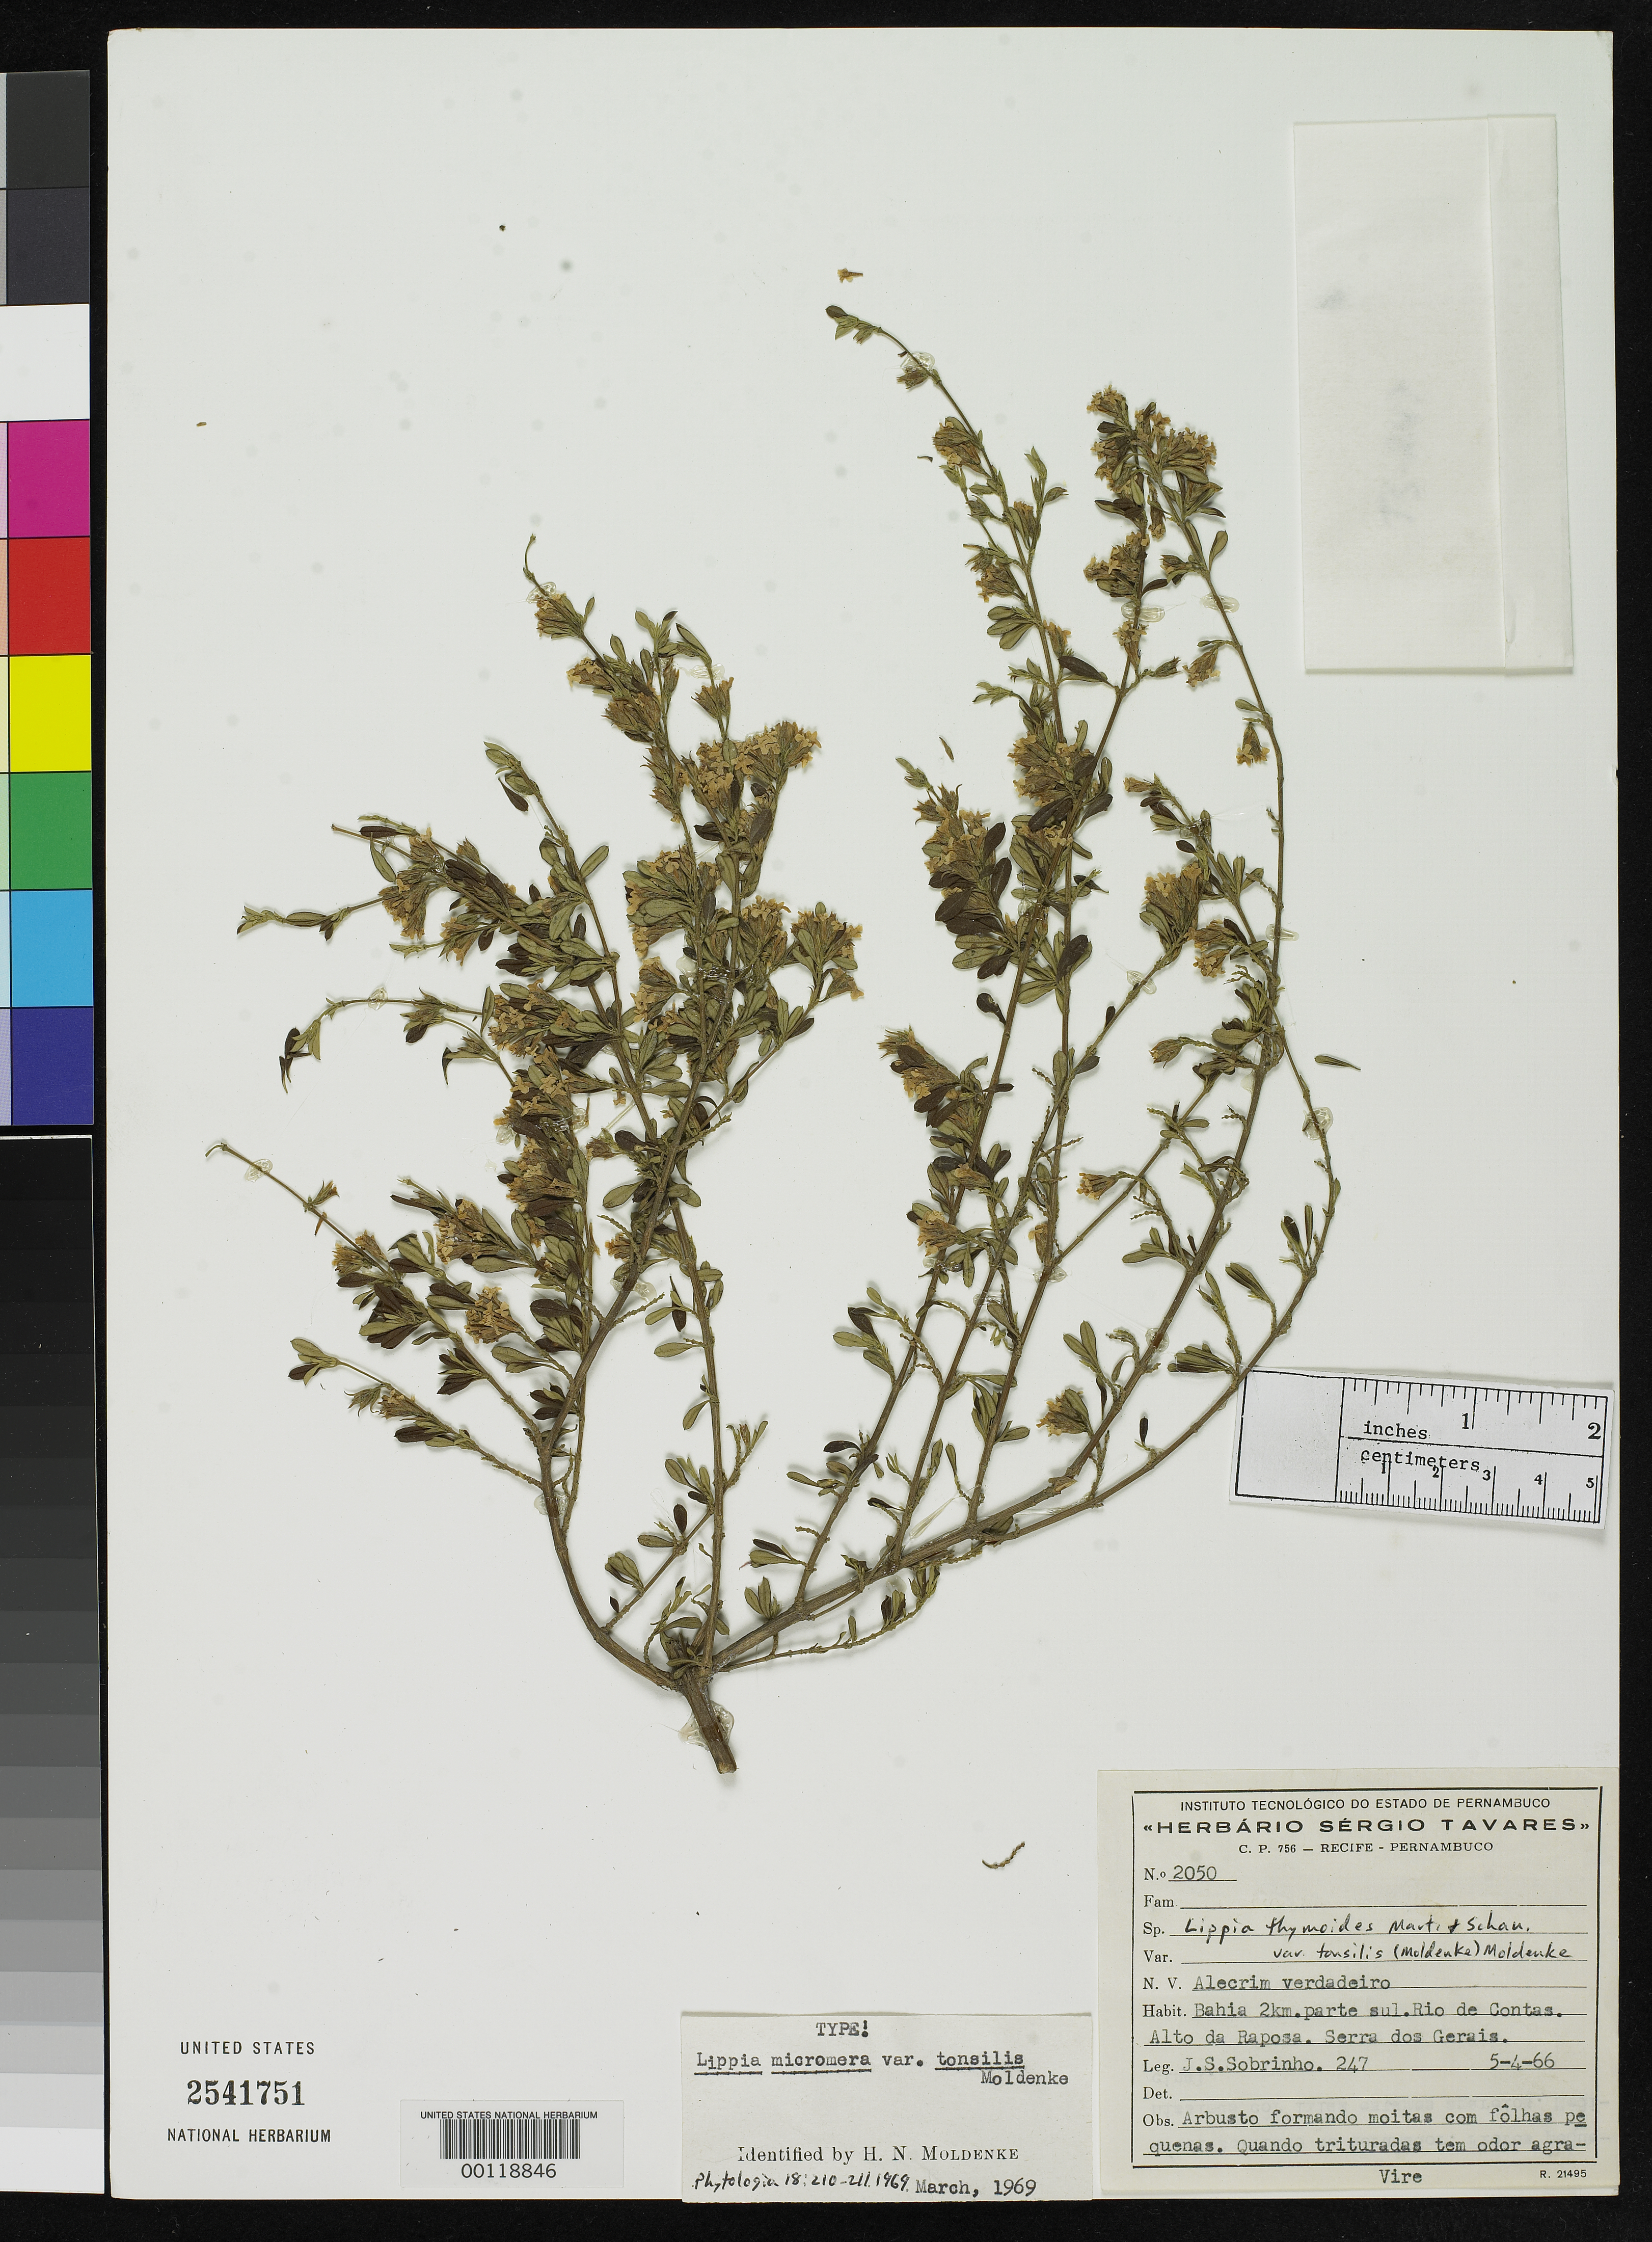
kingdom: Plantae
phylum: Tracheophyta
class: Magnoliopsida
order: Lamiales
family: Verbenaceae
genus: Lippia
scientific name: Lippia micromera var. tonsilis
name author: Moldenke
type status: Holotype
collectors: J. Sobrinho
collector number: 247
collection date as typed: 05 Apr 1966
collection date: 1966-04-05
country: Brazil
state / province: Bahia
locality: Serra dos Gerais, alta de Raposa.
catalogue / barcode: US 2541751